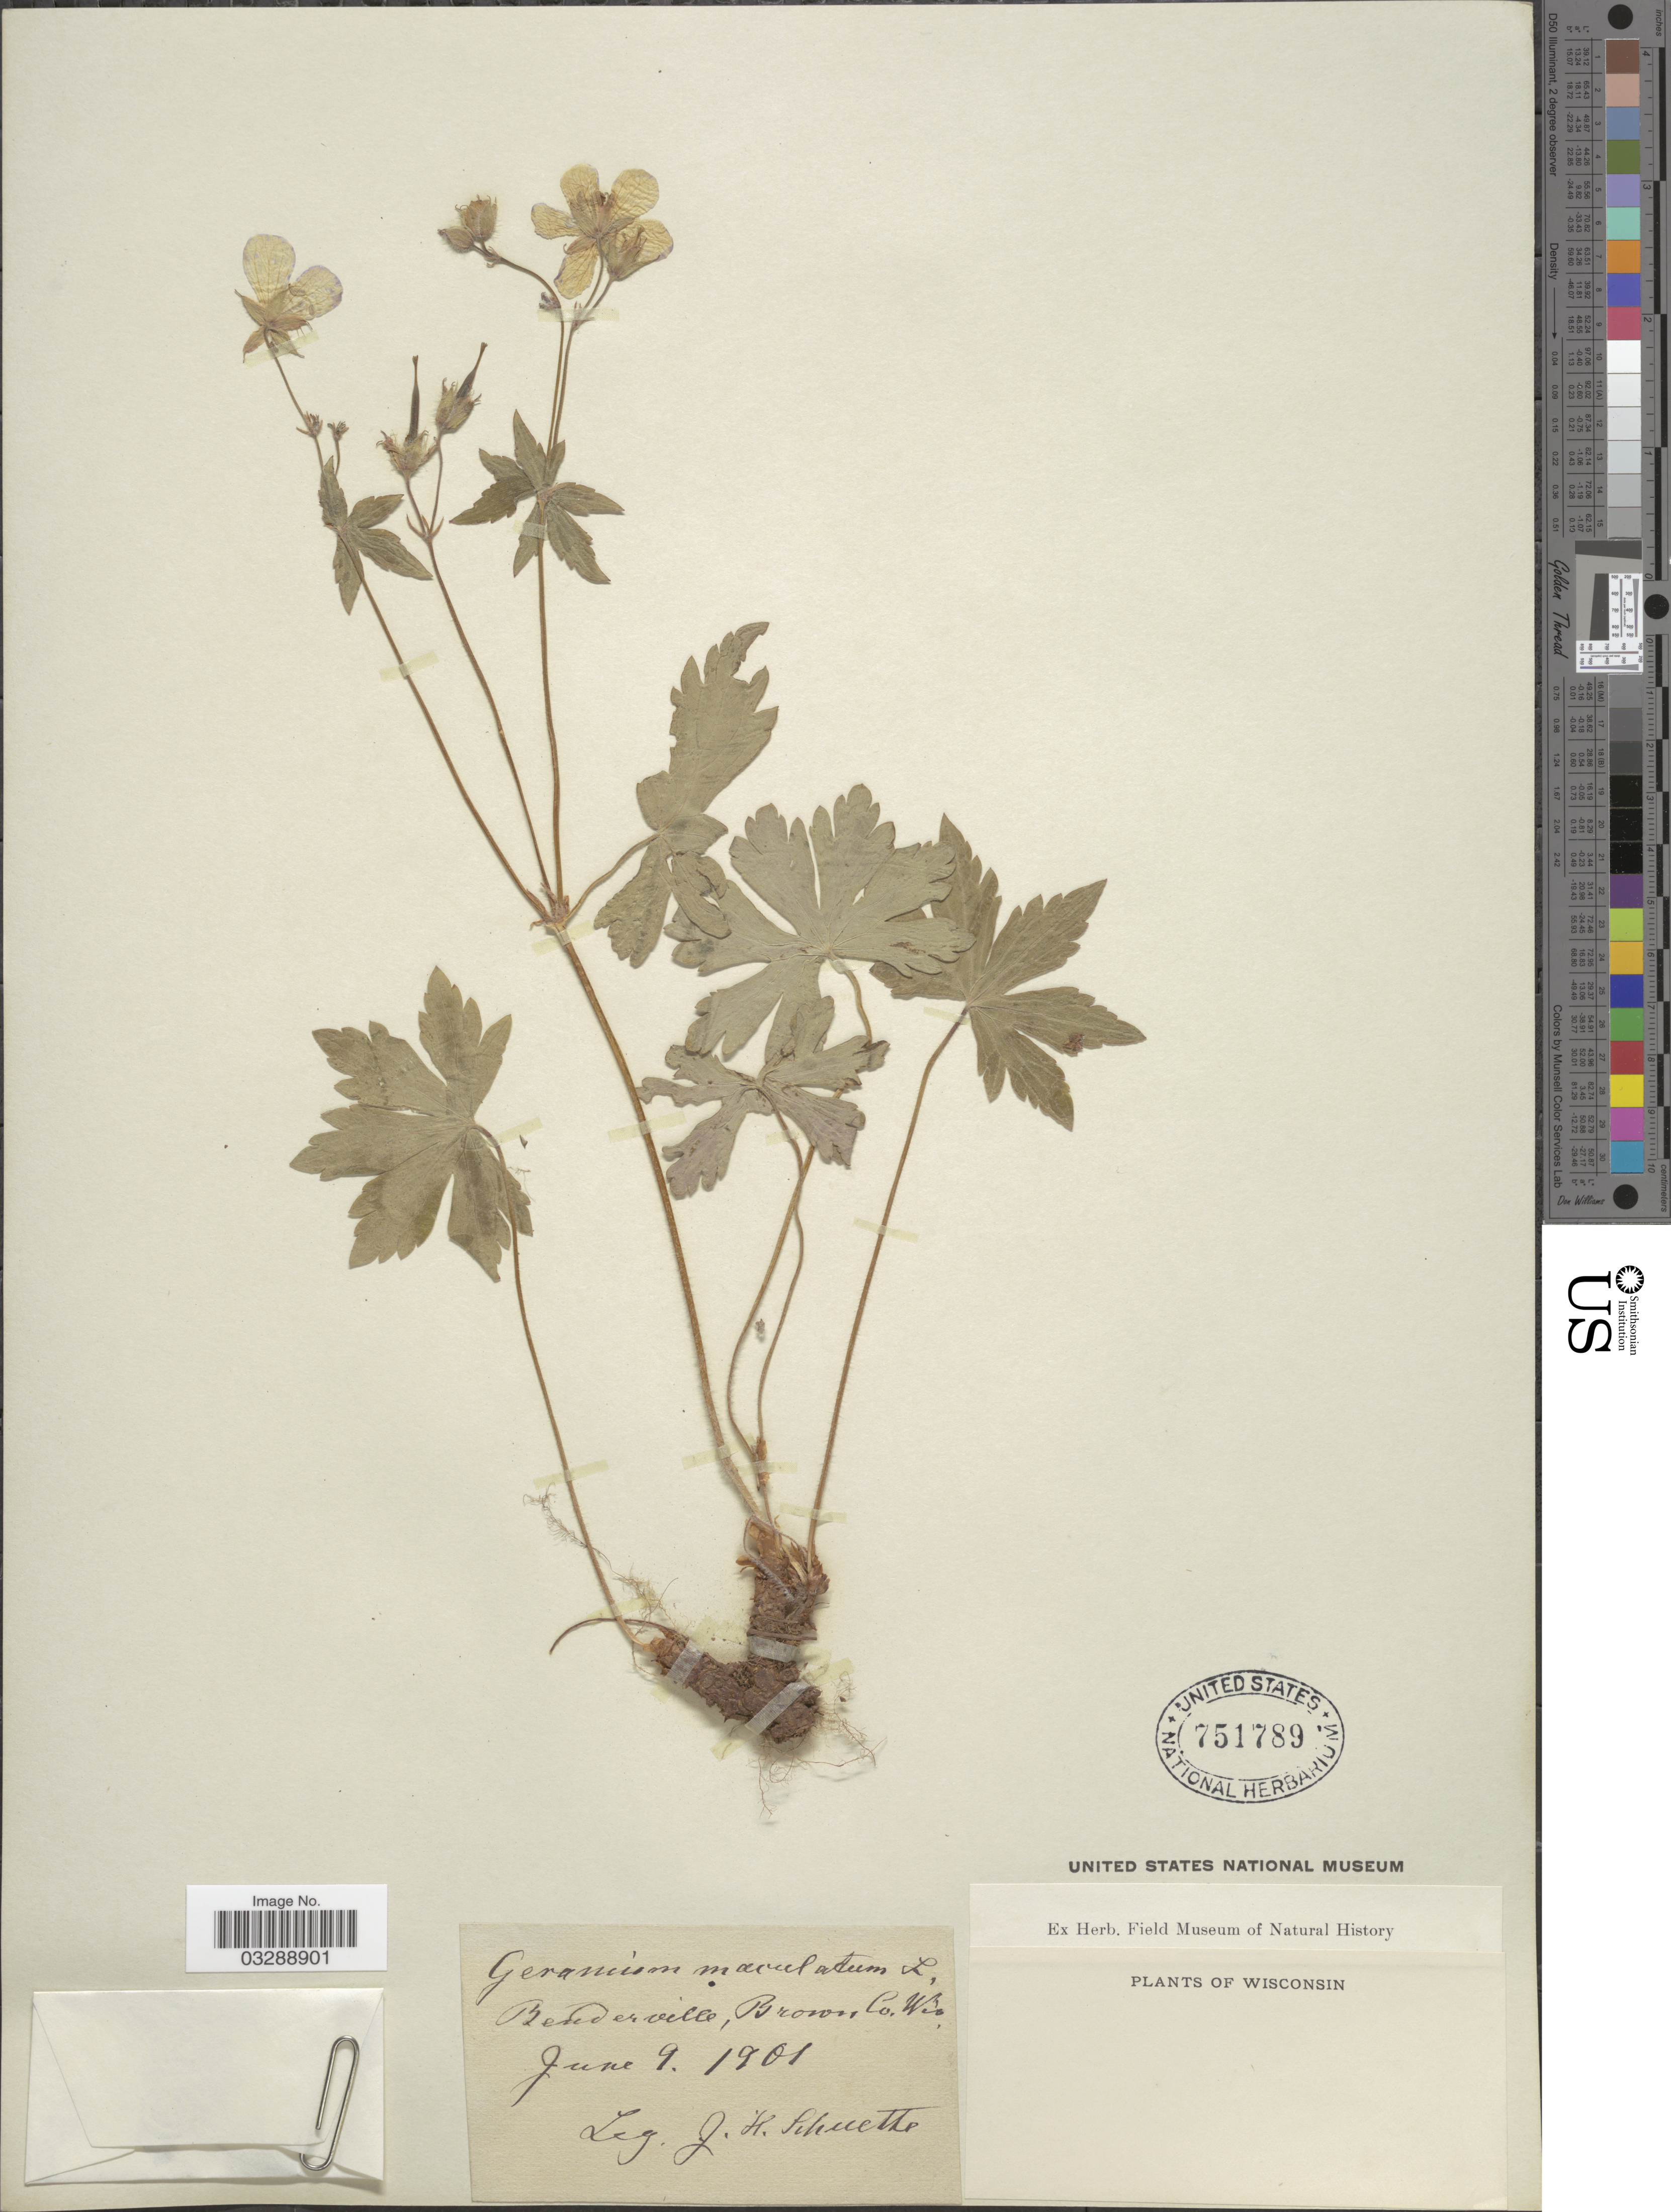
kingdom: Plantae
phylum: Tracheophyta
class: Magnoliopsida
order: Geraniales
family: Geraniaceae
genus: Geranium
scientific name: Geranium maculatum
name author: L.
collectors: J. H. Schuette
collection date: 1901-06-09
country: United States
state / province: Wisconsin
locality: Benderville, Brown Co.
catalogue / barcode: US 751789